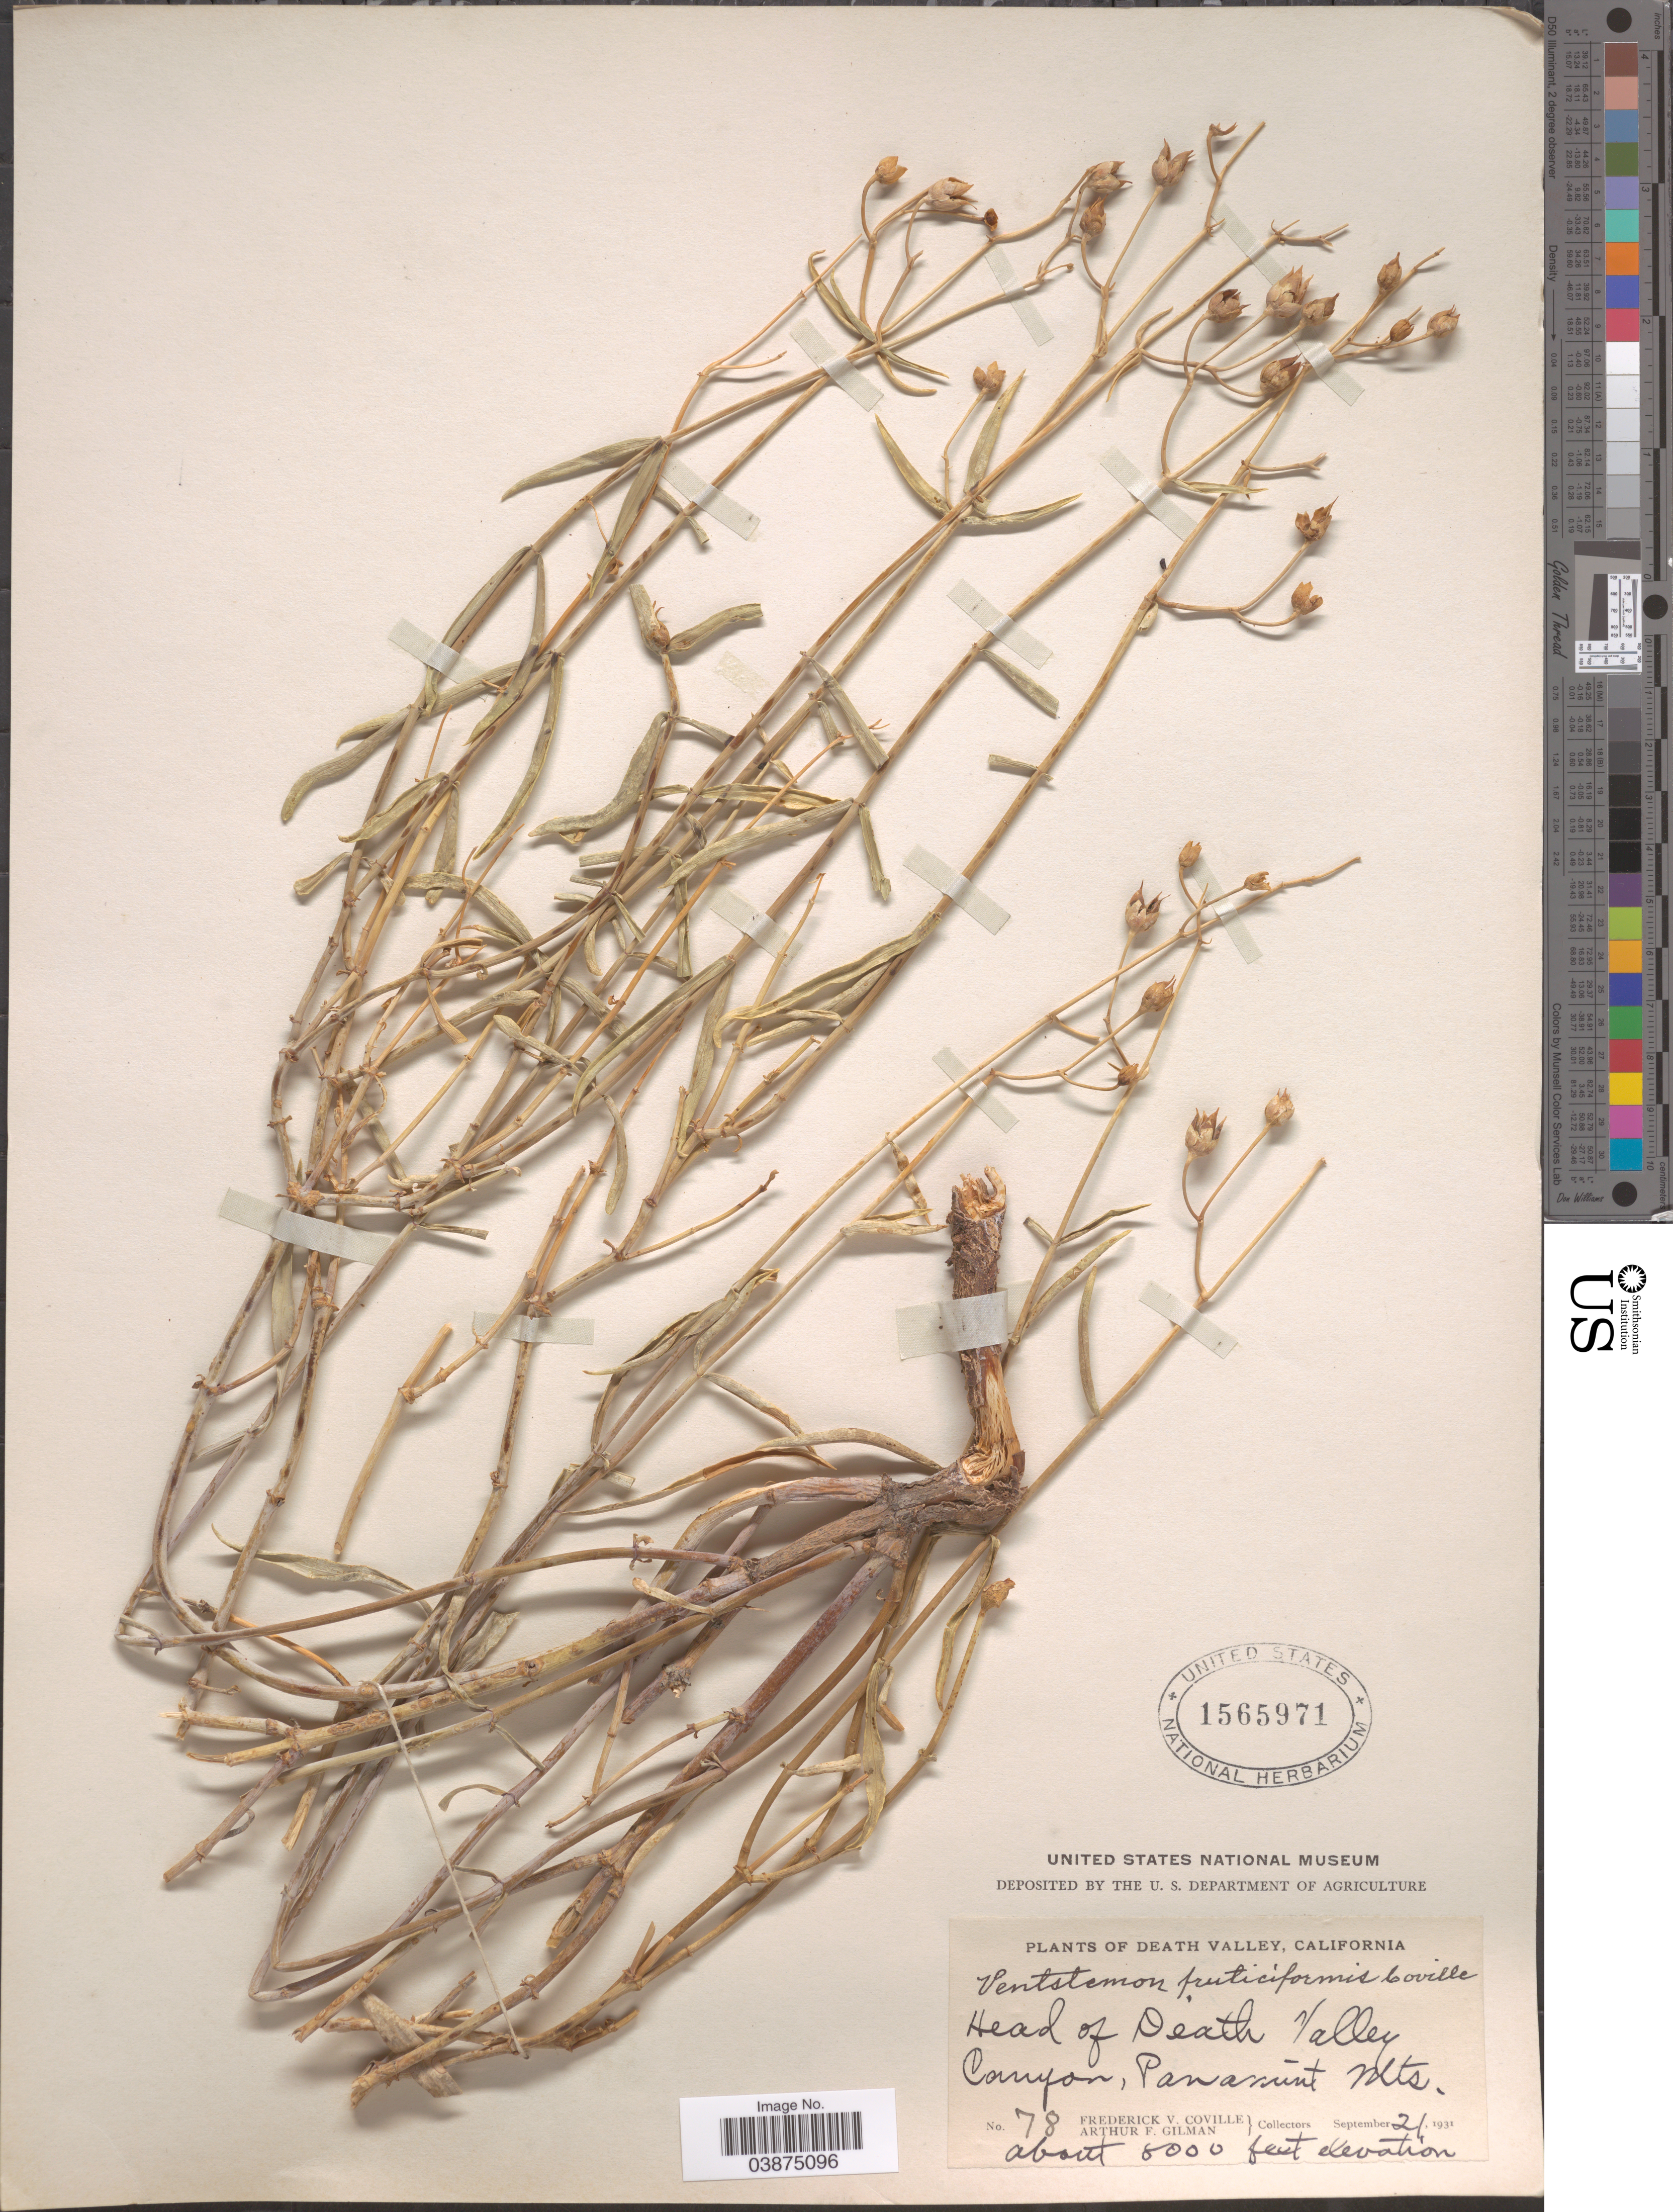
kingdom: Plantae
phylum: Tracheophyta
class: Magnoliopsida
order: Lamiales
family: Plantaginaceae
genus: Penstemon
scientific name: Penstemon fruticiformis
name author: Coville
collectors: F. V. Coville & A. Gilman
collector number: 78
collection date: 1931-09-21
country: United States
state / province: California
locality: Death Valley. Head of Death Valley Canyon, Panamint Mts.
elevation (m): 2438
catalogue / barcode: US 1565971